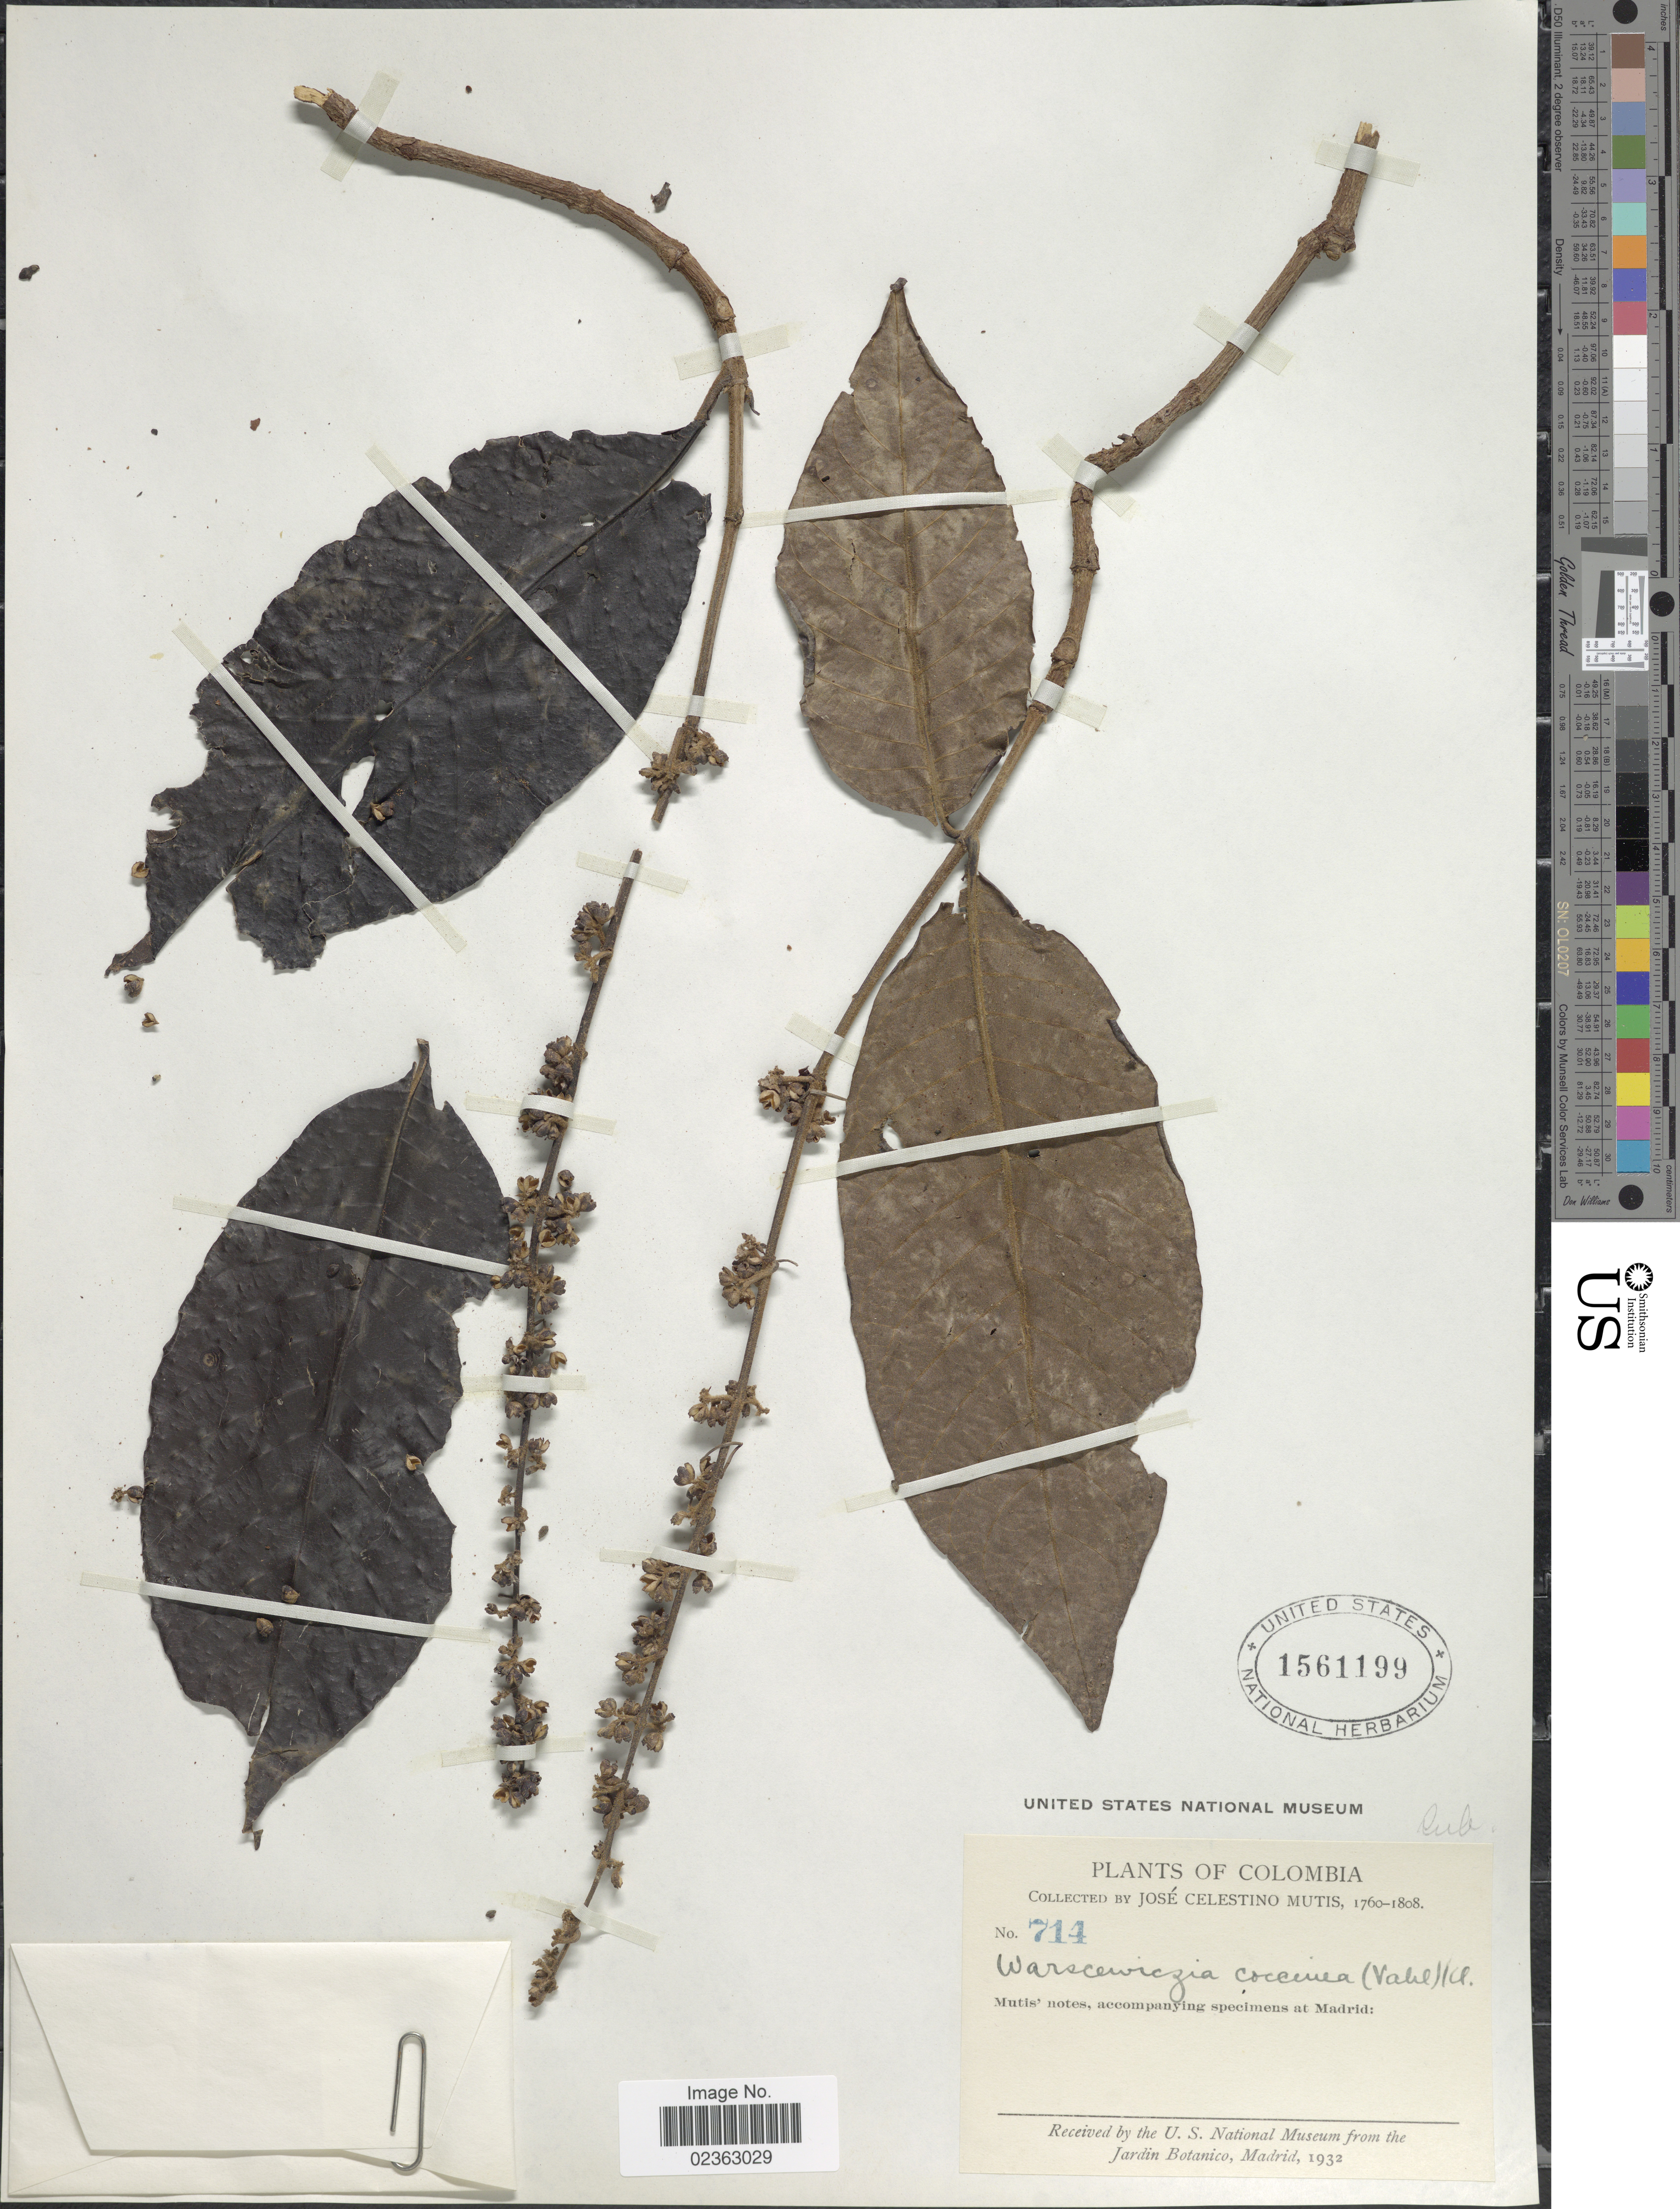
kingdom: Plantae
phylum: Tracheophyta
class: Magnoliopsida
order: Gentianales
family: Rubiaceae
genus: Warszewiczia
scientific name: Warszewiczia coccinea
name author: (Vahl) Klotzsch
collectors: J. C. B. Mutis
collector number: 714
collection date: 1760/1808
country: Colombia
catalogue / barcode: US 1561199